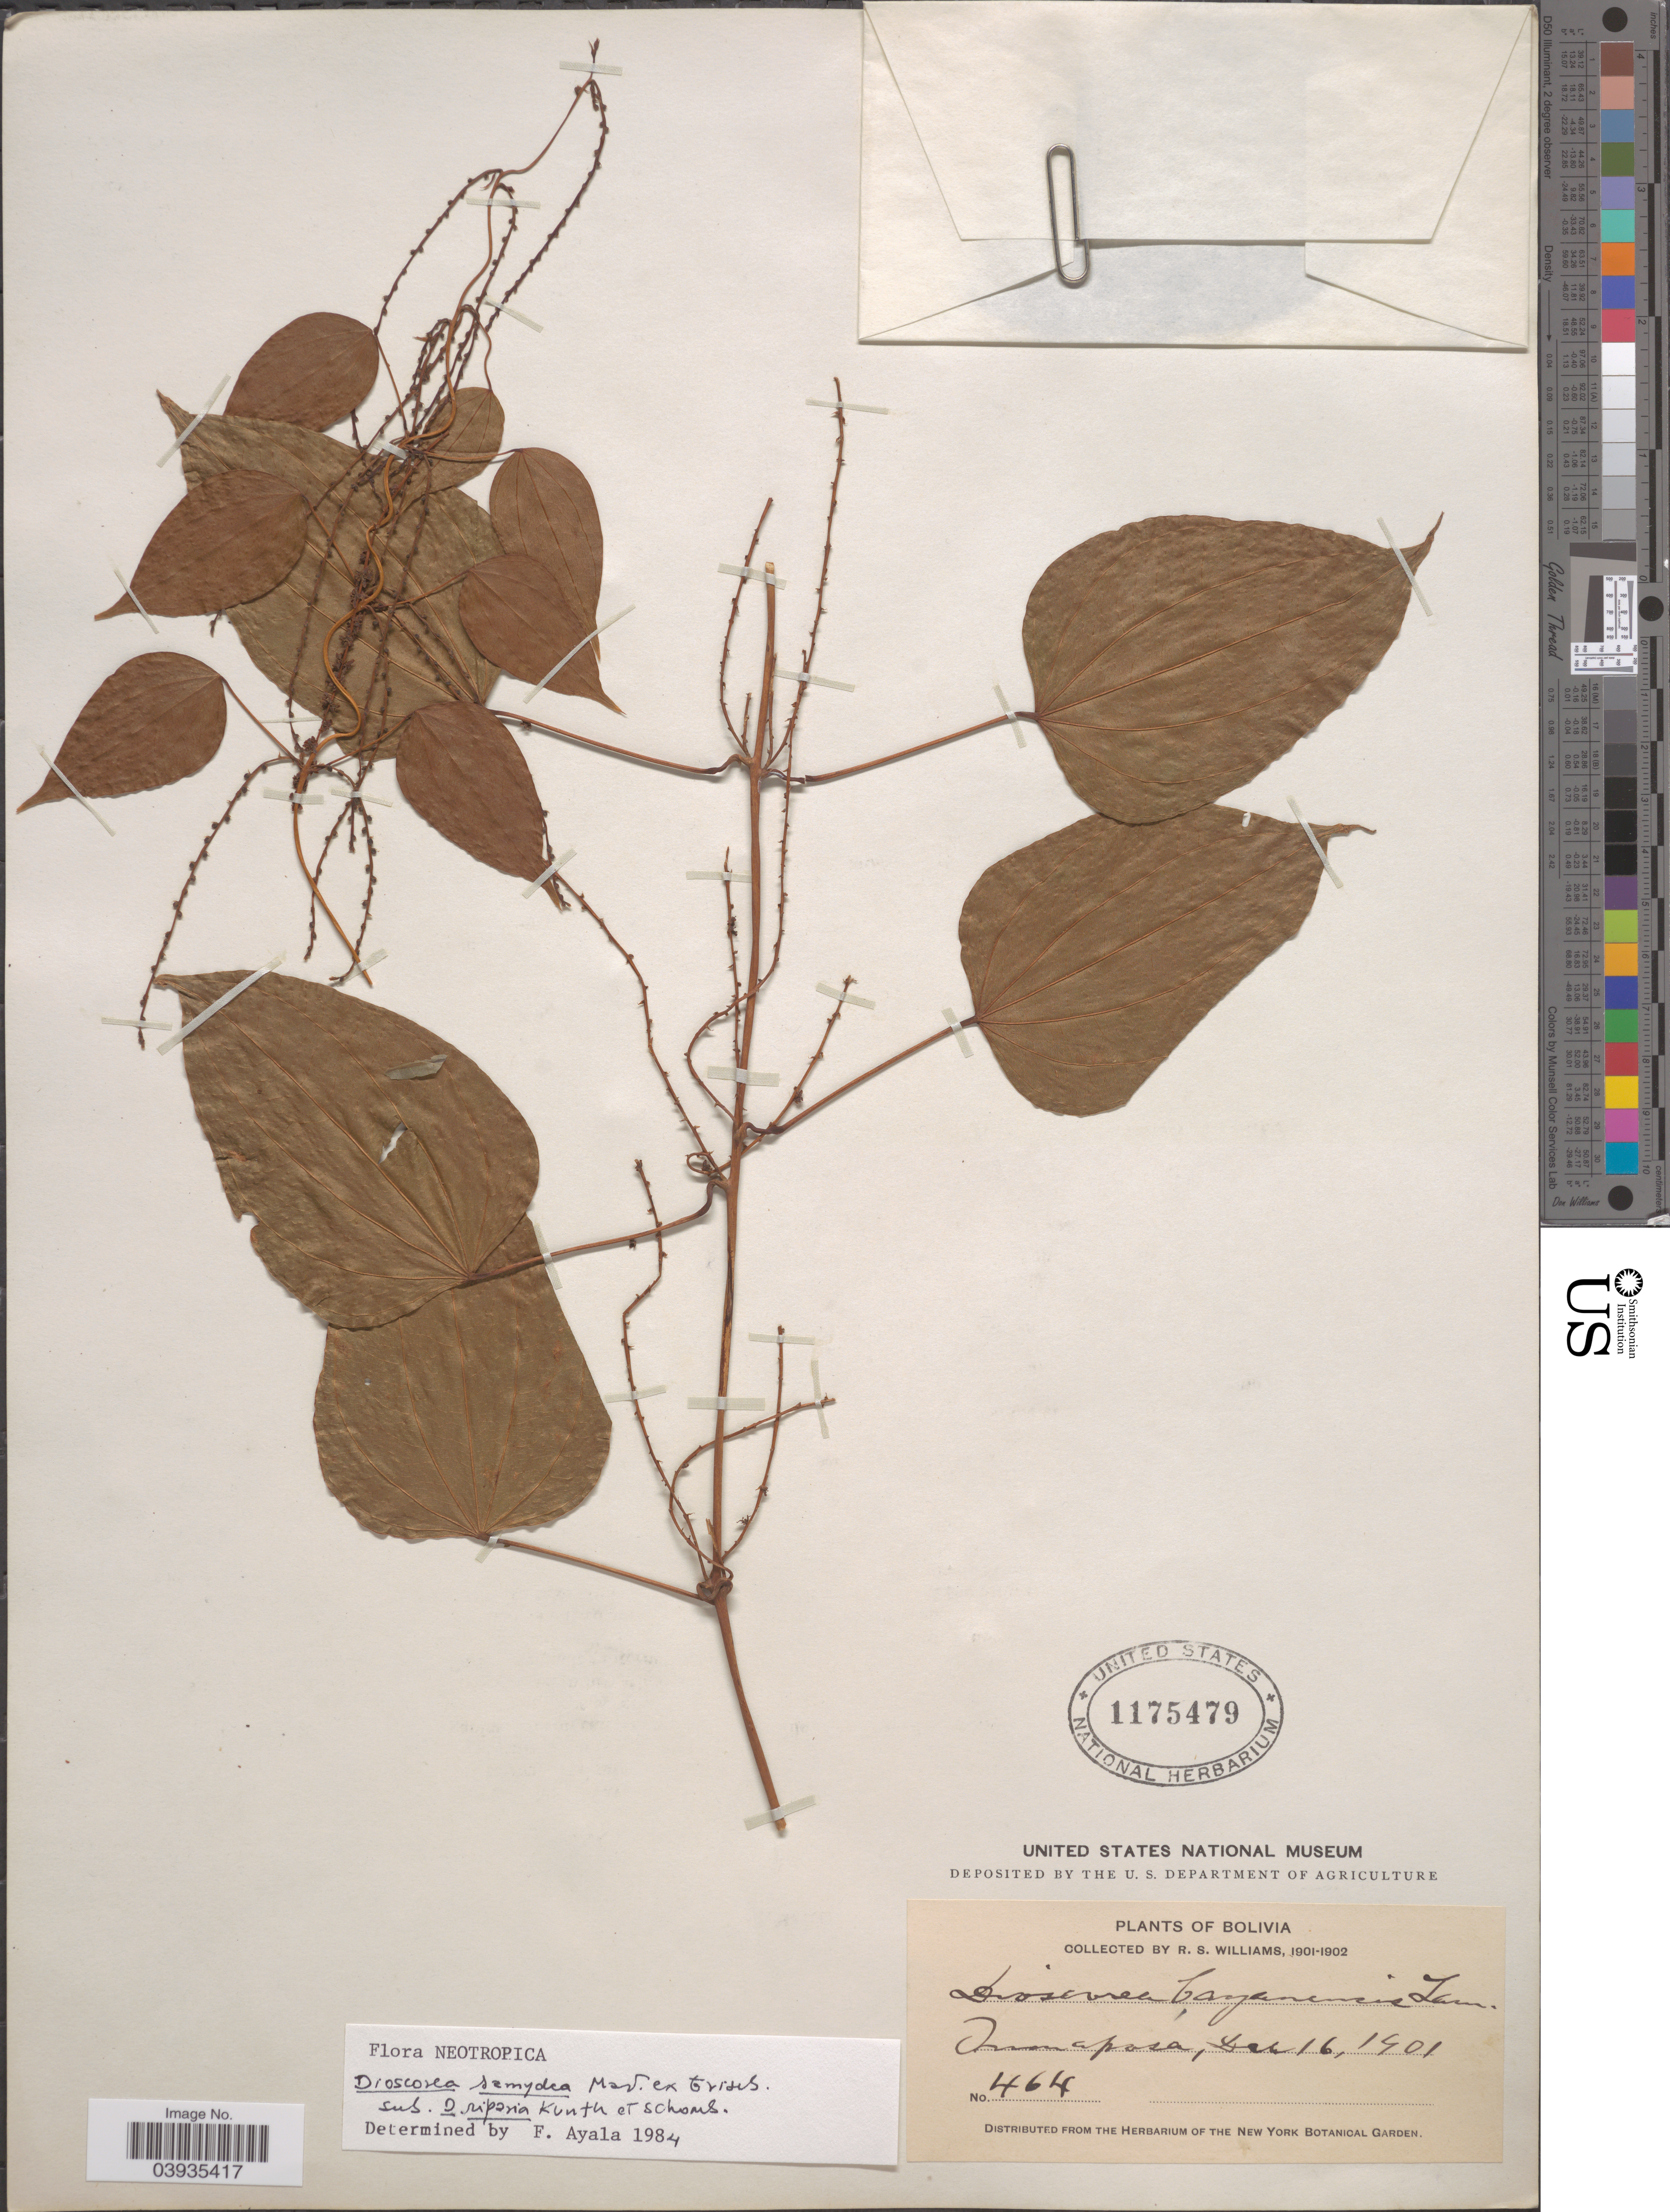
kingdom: Plantae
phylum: Tracheophyta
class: Liliopsida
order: Dioscoreales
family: Dioscoreaceae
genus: Dioscorea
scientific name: Dioscorea samydea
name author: Griseb.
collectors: R. S. Williams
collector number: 464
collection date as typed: Dec. 16, 1901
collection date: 1901-12-16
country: Bolivia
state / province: La Paz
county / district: Iturralde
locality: Tumupasa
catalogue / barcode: US 1175479